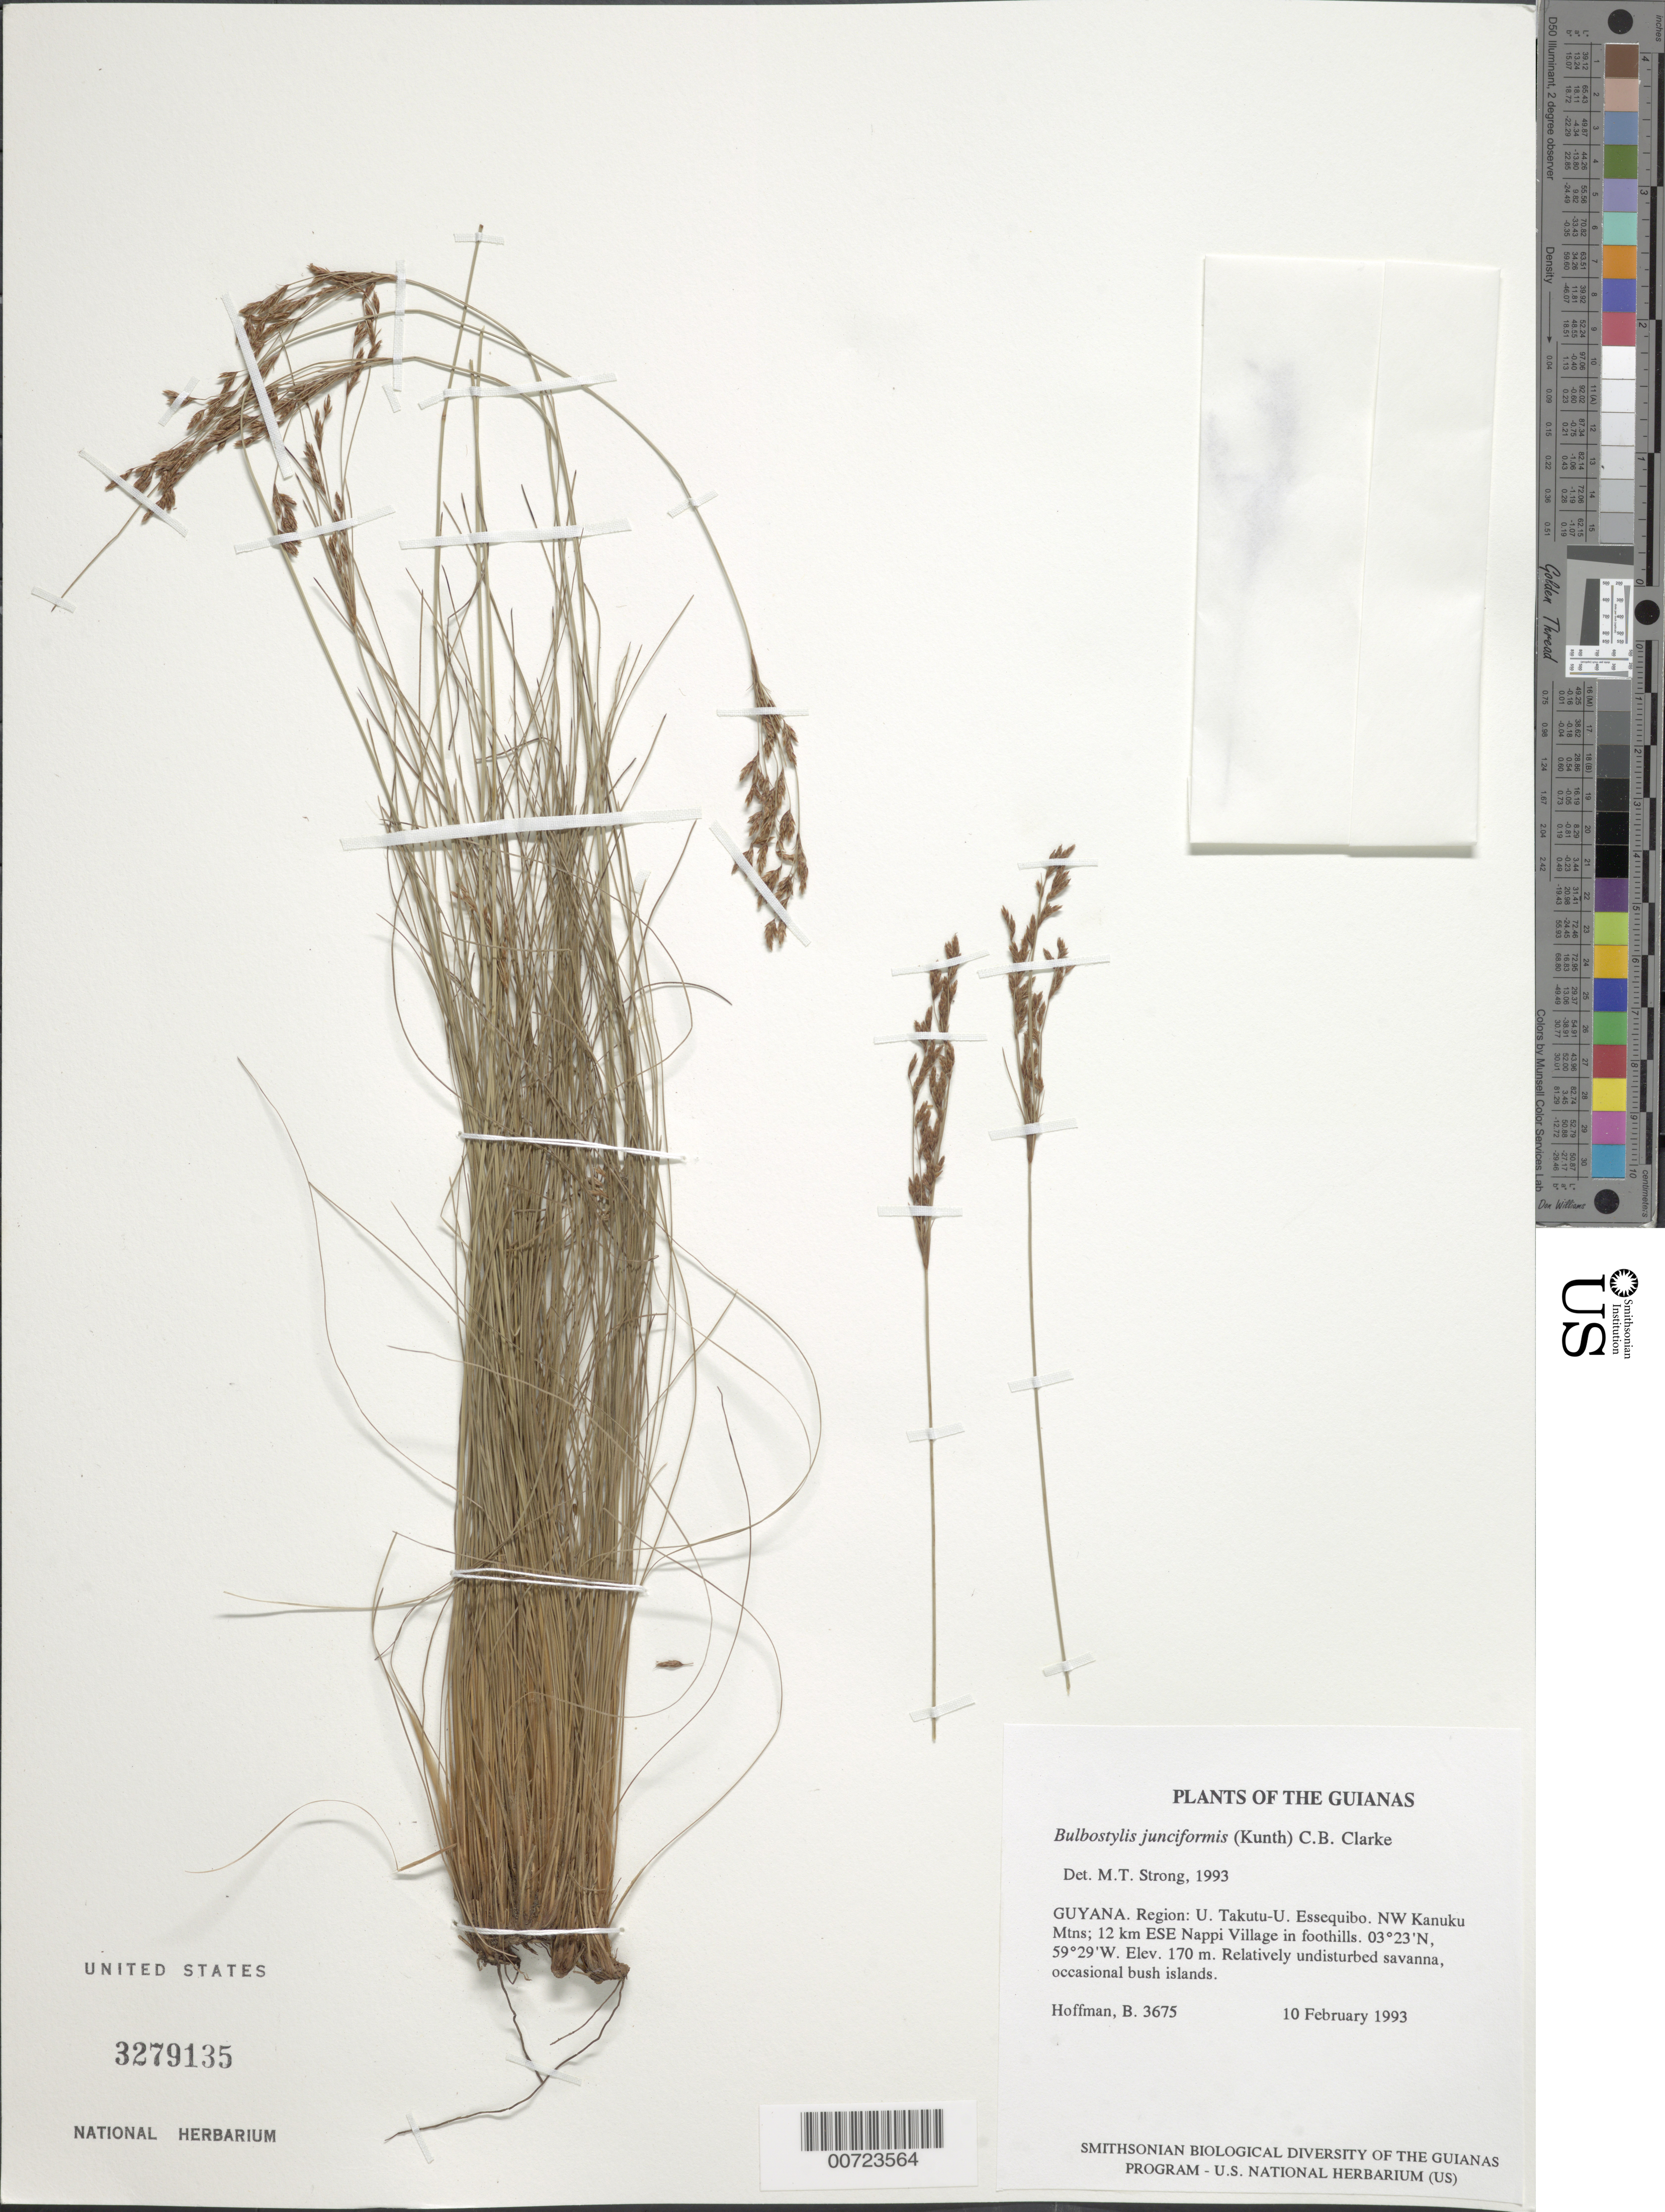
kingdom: Plantae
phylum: Tracheophyta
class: Liliopsida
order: Poales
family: Cyperaceae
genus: Bulbostylis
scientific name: Bulbostylis junciformis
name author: (Kunth) C.B. Clarke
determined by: Strong, M. T., (US), Smithsonian Institution - National Museum of Natural History (UNITED STATES)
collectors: B. Hoffman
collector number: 3675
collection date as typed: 10 February 1993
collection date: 1993-02-10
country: Guyana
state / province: U. Takutu-U. Essequibo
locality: NW Kanuku Mountains; 12 km ESE of Nappi Village in foothills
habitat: Relatively undisturbed savanna, occasional bush islands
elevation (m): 170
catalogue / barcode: US 3279135